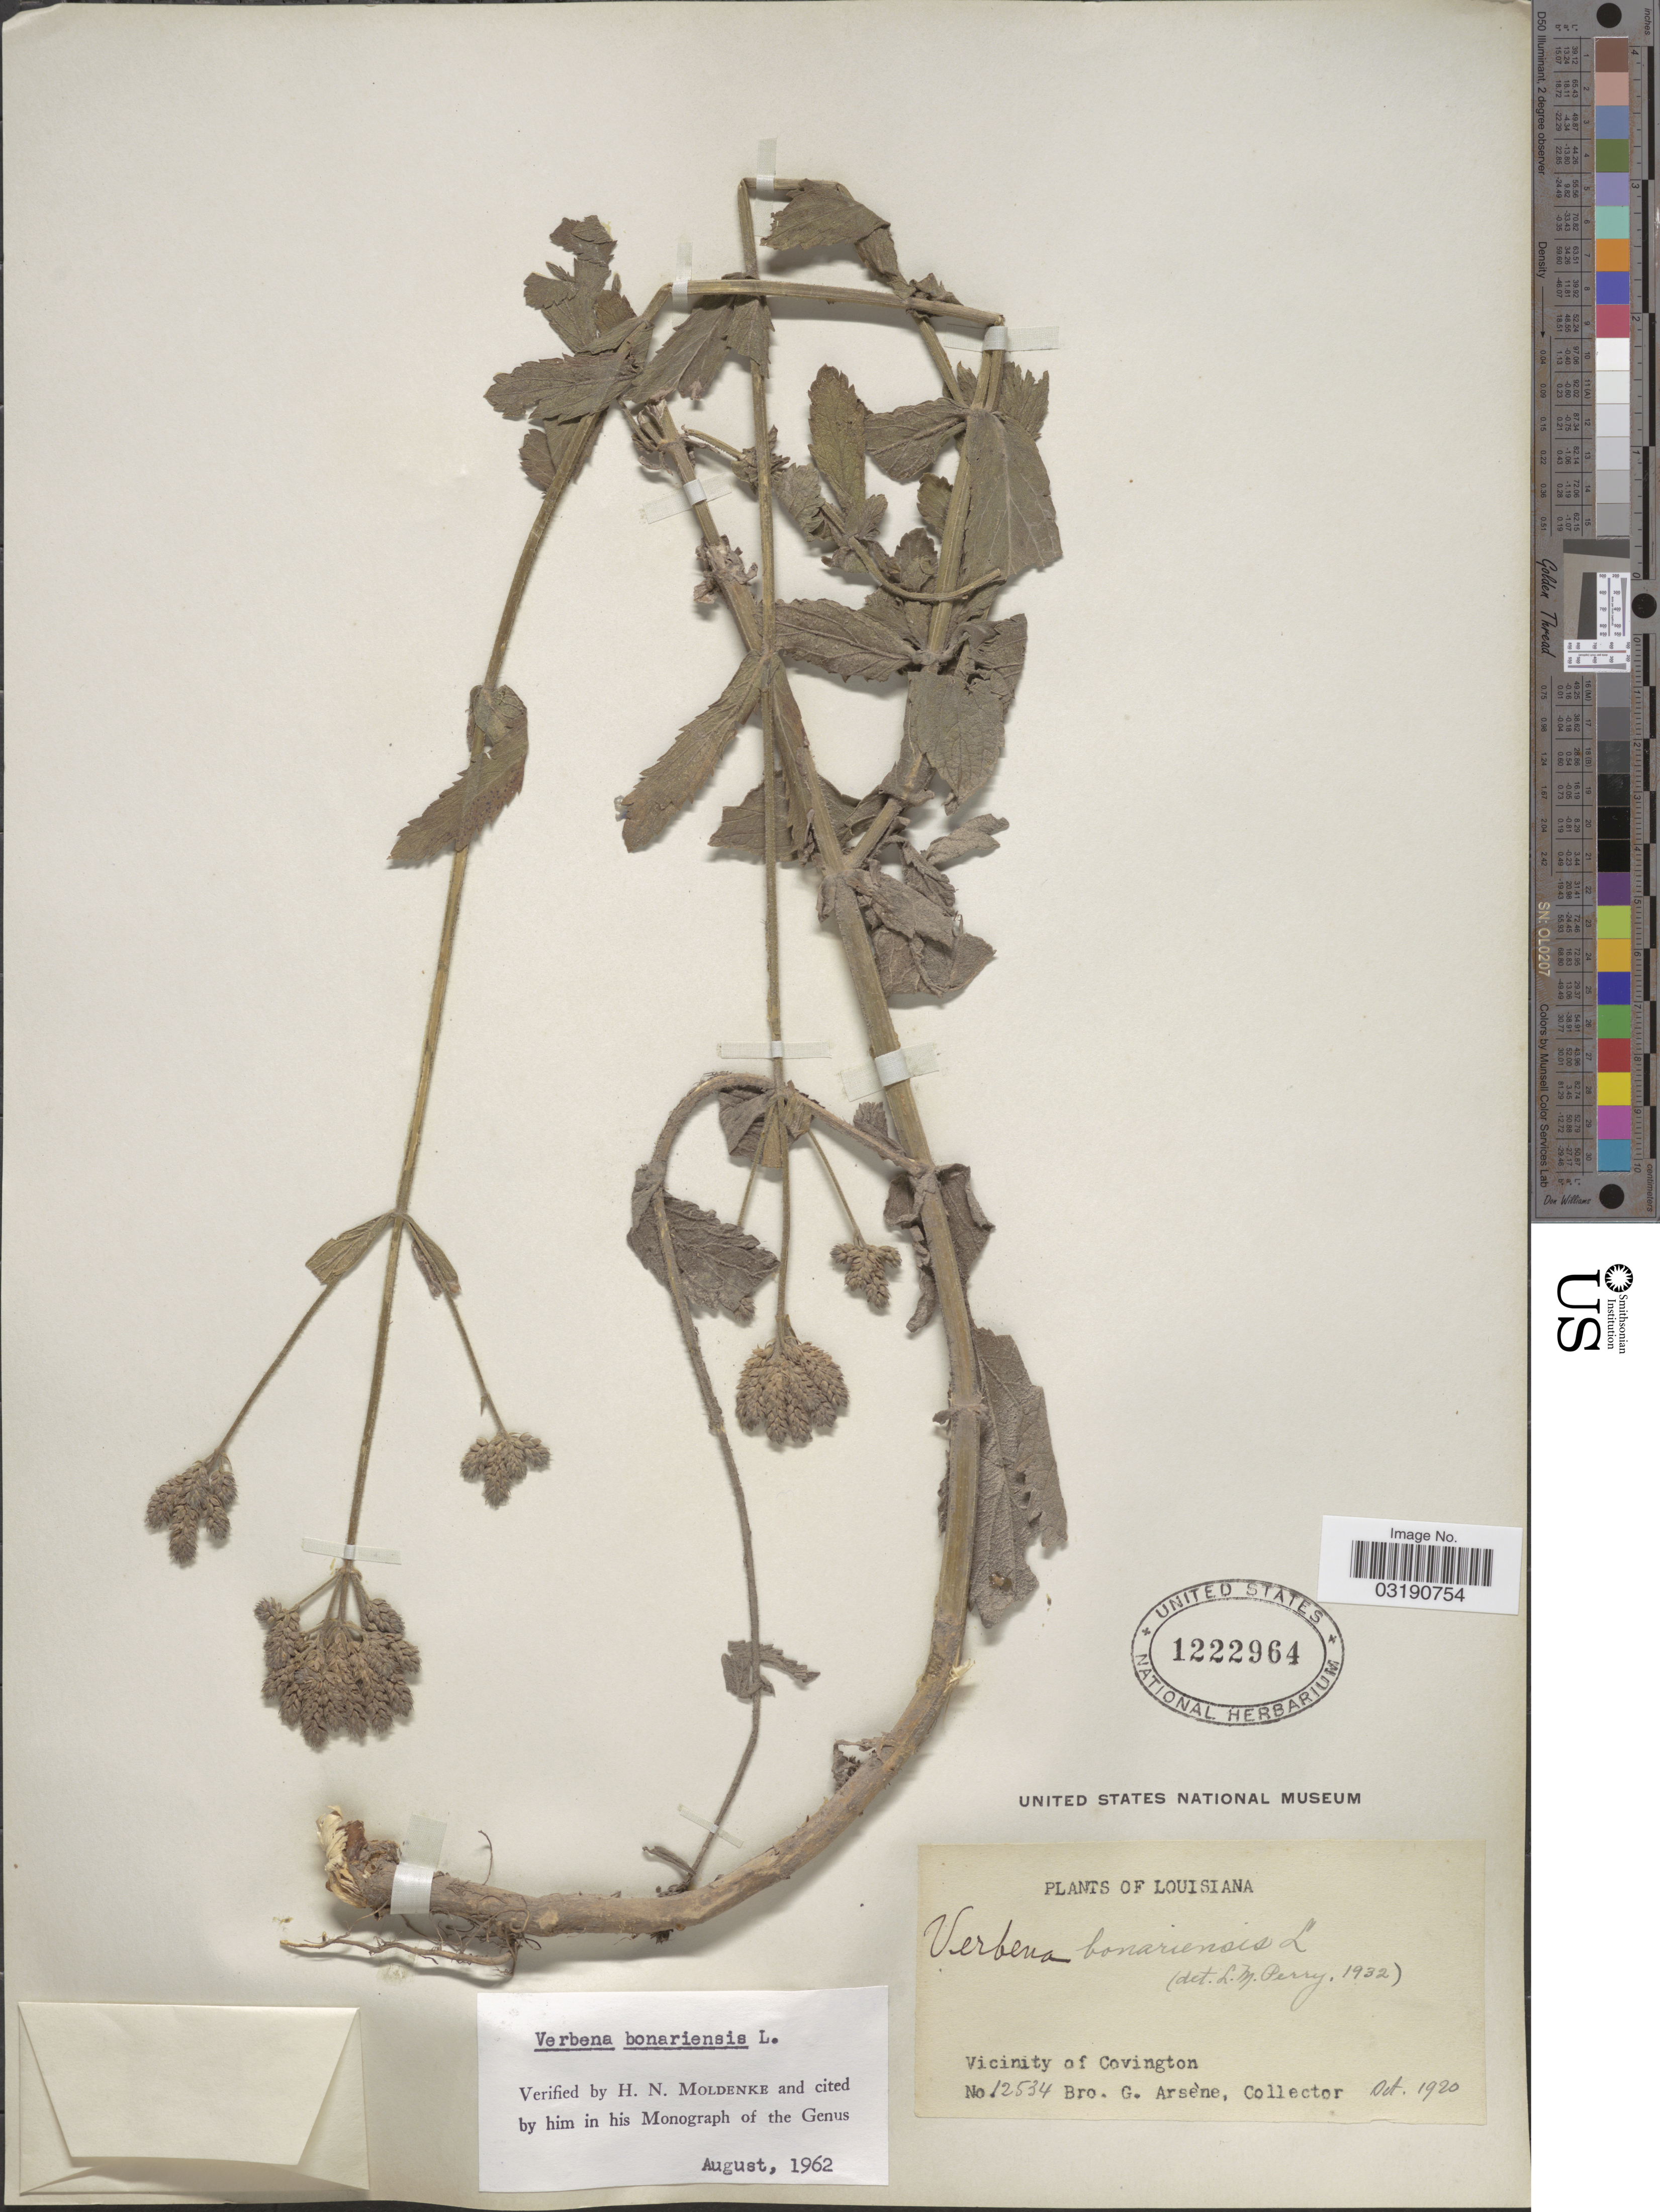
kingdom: Plantae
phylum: Tracheophyta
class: Magnoliopsida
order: Lamiales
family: Verbenaceae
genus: Verbena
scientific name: Verbena bonariensis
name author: L.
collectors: Bro. G. Arsène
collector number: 12534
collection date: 1920-10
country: United States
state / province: Louisiana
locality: Vicinity of Covington.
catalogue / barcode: US 1222964